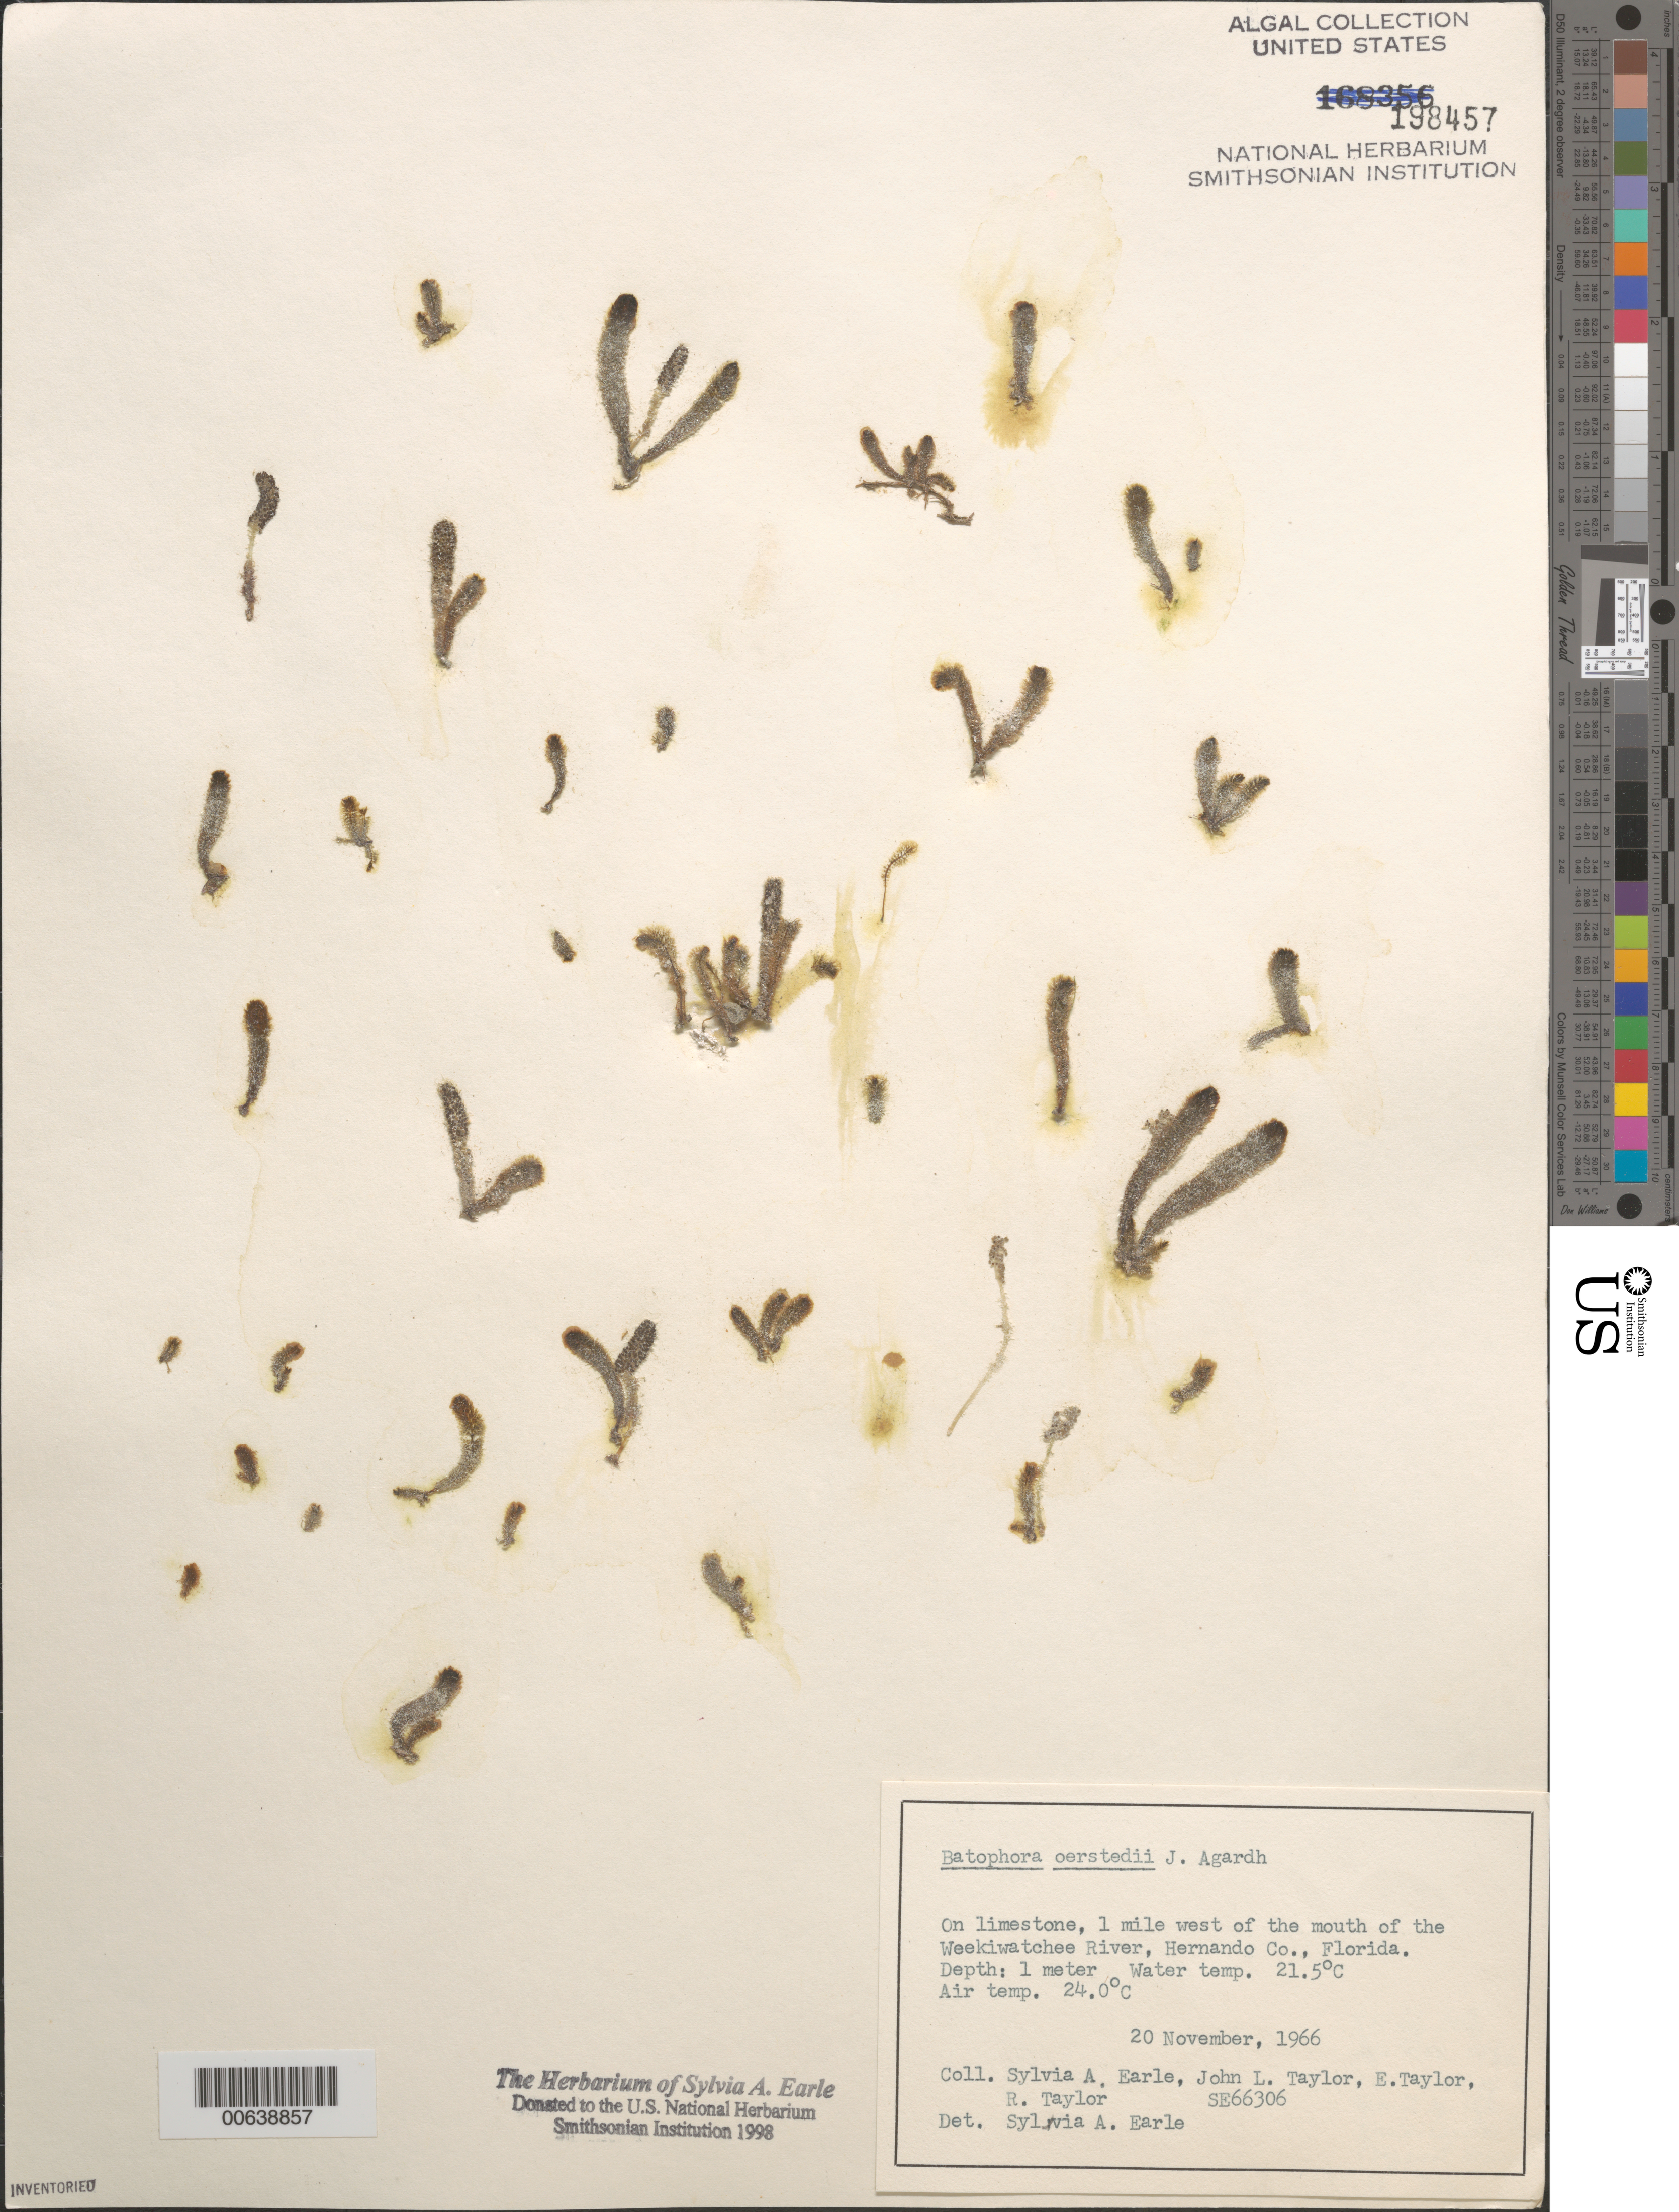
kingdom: Plantae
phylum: Chlorophyta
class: Ulvophyceae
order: Dasycladales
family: Dasycladaceae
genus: Batophora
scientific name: Batophora oerstedii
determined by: Earle, S. A.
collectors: S. A. Earle, J. L. Taylor, E. L. Taylor & J. R. Taylor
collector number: SE 66306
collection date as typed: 20 Nov 1966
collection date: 1966-11-20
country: United States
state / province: Florida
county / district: Hernando County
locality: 1 mile west of Weeki Wachee River mouth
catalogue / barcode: US 198457